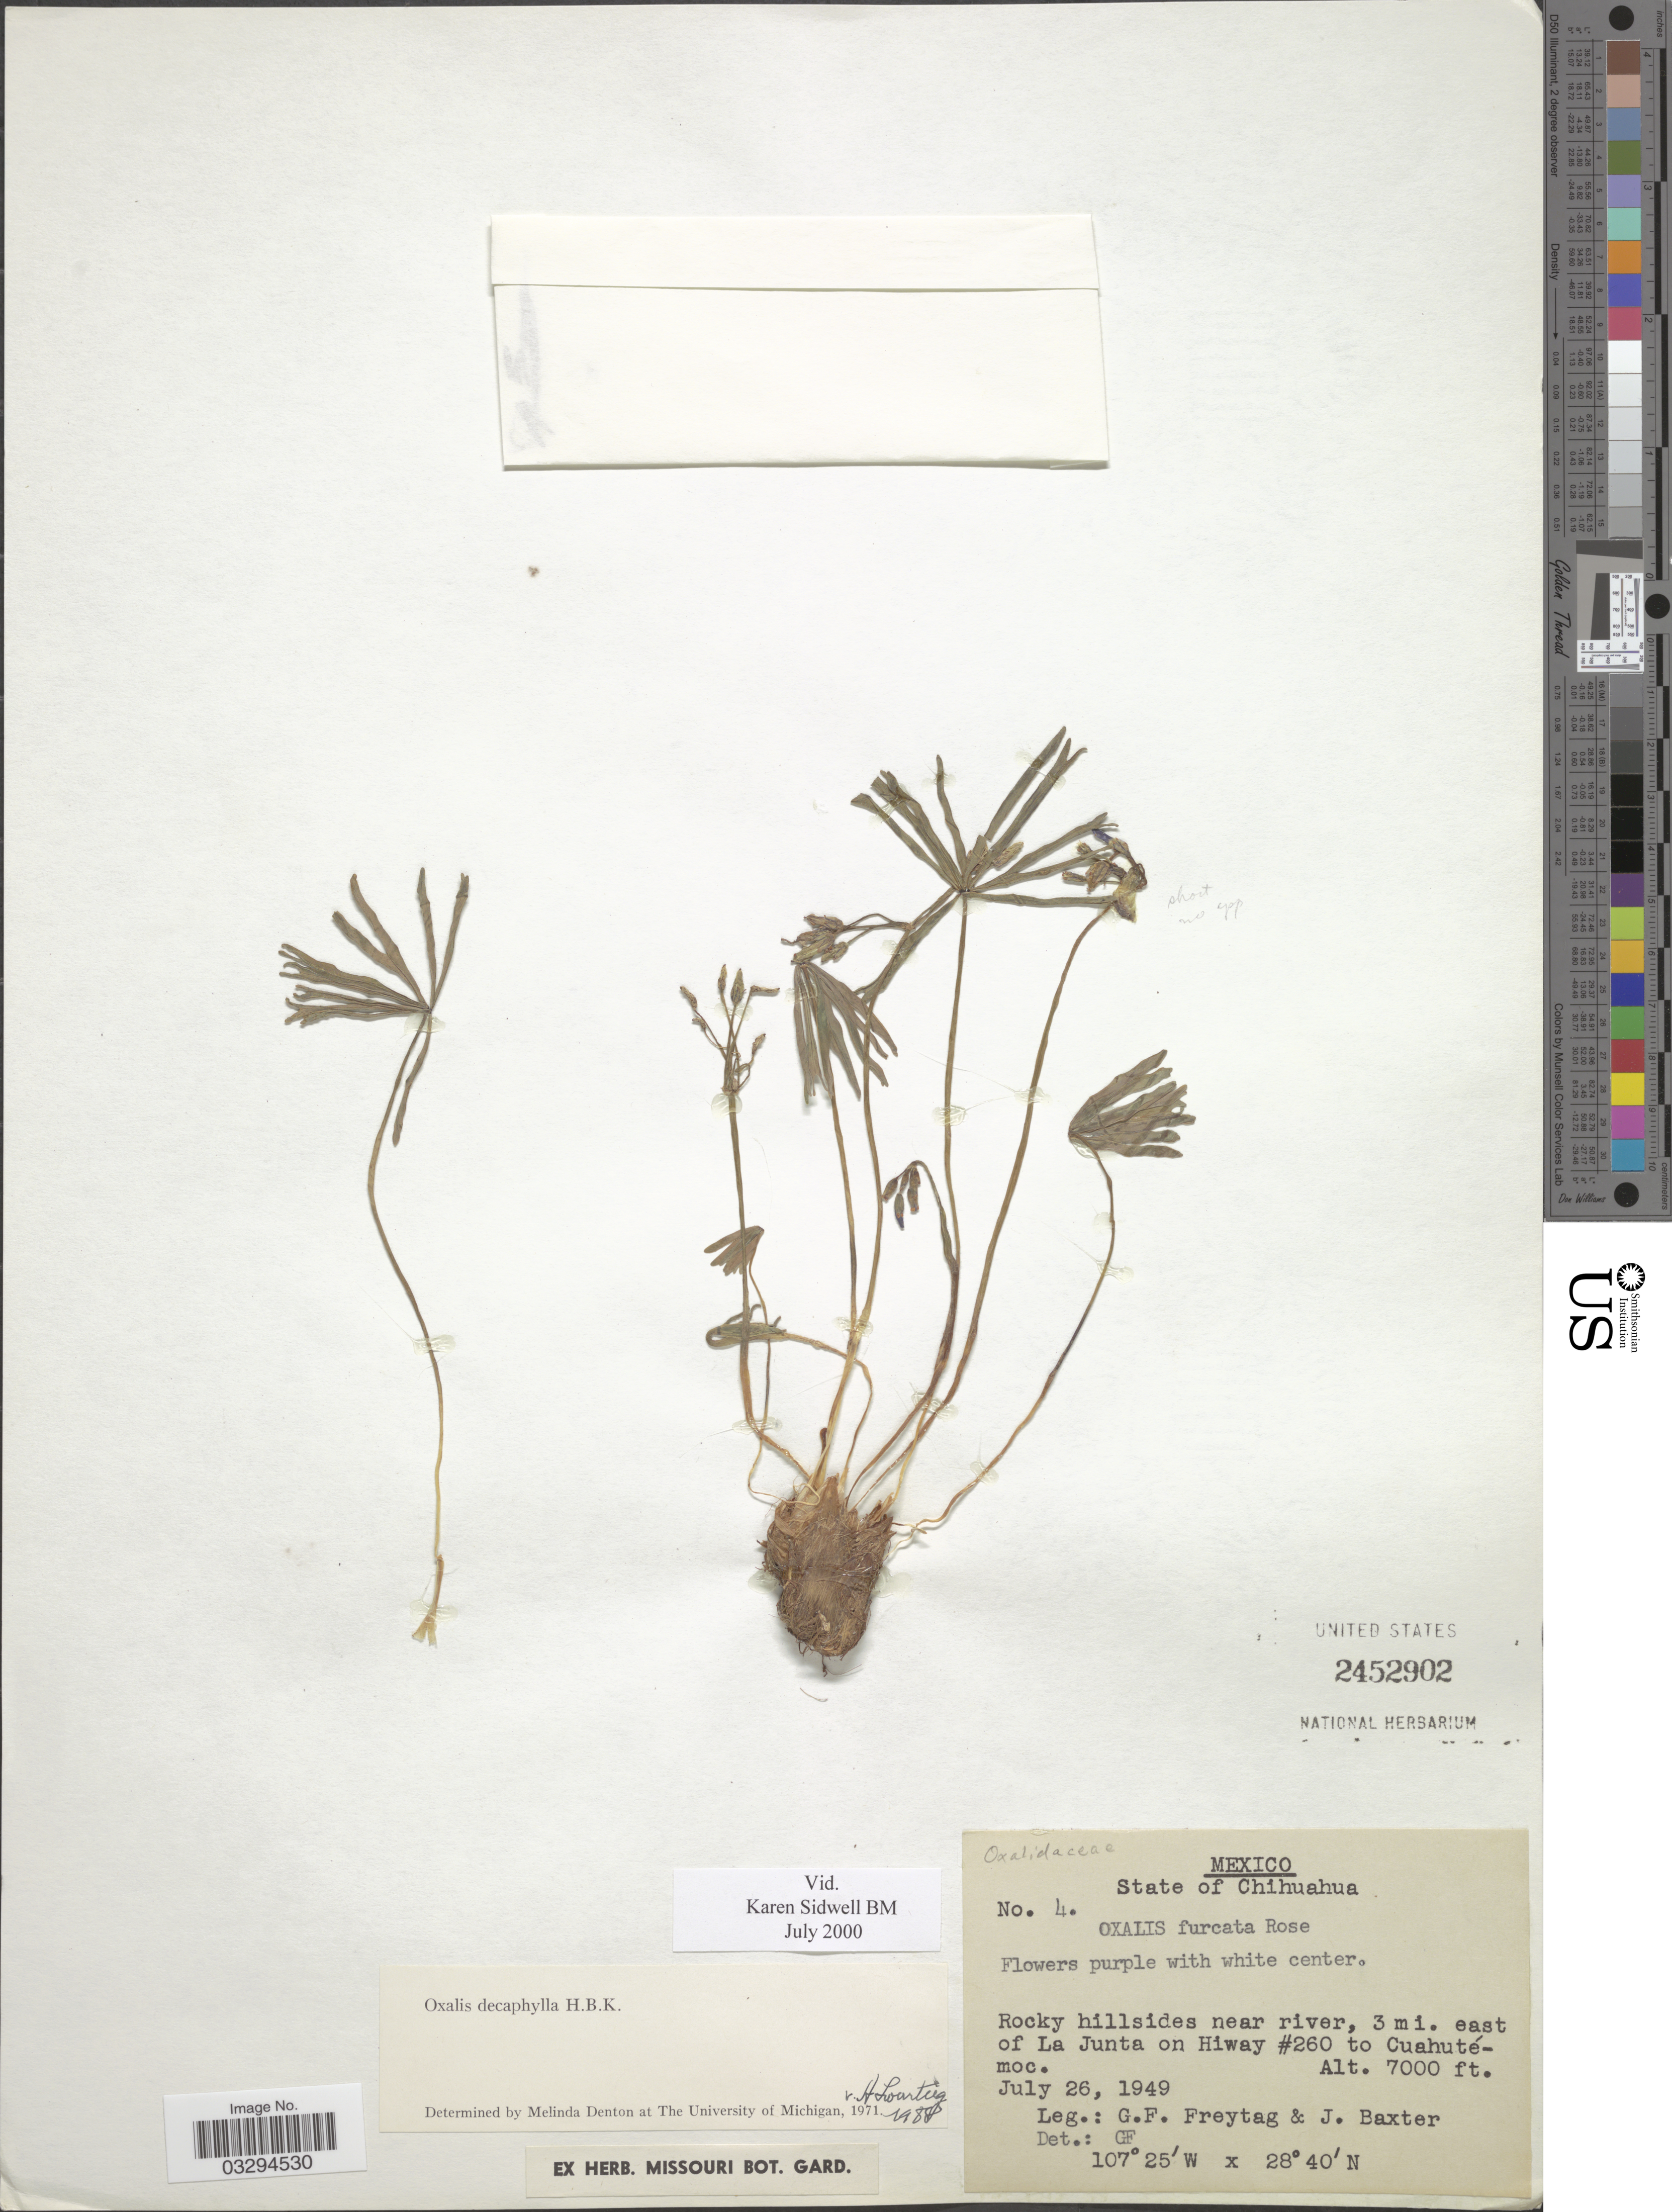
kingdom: Plantae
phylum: Tracheophyta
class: Magnoliopsida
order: Oxalidales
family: Oxalidaceae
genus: Oxalis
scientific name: Oxalis decaphylla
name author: Kunth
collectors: G. F. Freytag & J. Baxter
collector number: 4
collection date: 1949-07-26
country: Mexico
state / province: Chihuahua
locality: Rocky hillsides near river, 31 mi. east of La Junta on Hiway #260 to Cuahutémoc.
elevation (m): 2134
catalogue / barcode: US 2452902